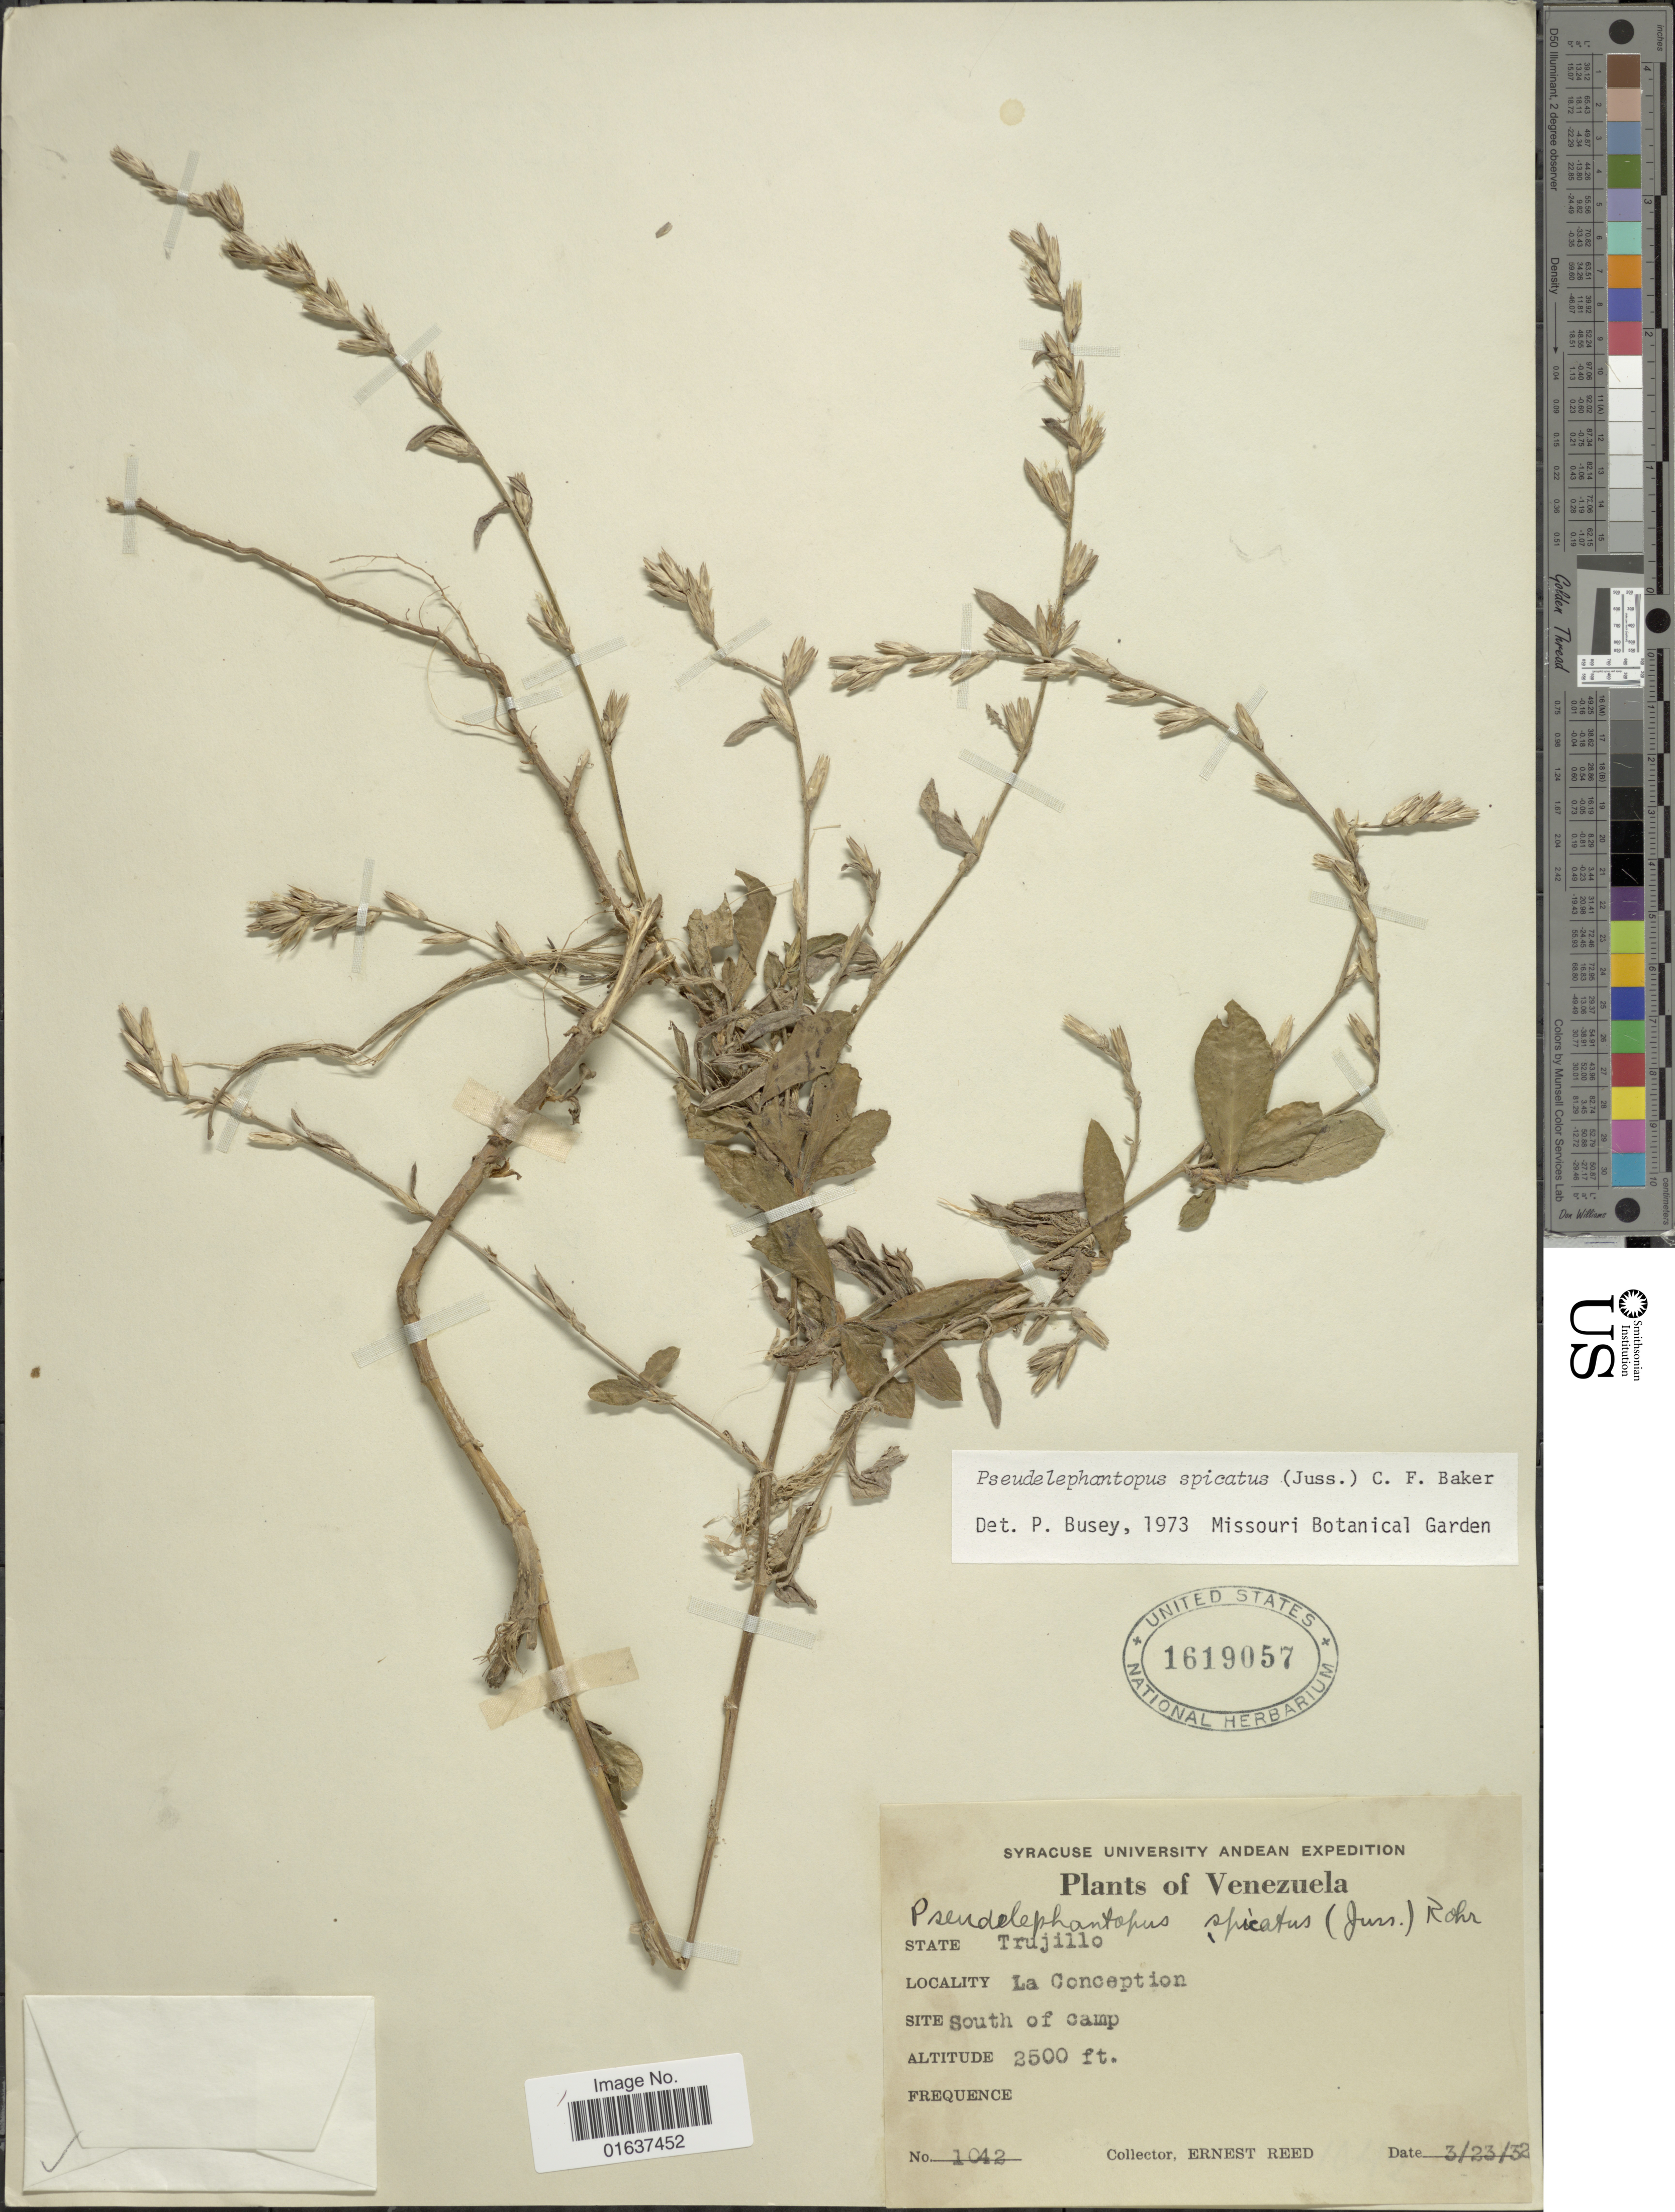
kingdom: Plantae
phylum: Tracheophyta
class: Magnoliopsida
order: Asterales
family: Asteraceae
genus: Pseudelephantopus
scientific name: Pseudelephantopus spicatus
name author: (Juss. ex Aubl.) C.F. Baker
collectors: E. Reed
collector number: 1042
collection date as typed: Transcribed d/m/y: 23/3/32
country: Venezuela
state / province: Trujillo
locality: La Conception. South of camp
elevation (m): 762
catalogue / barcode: US 1619057